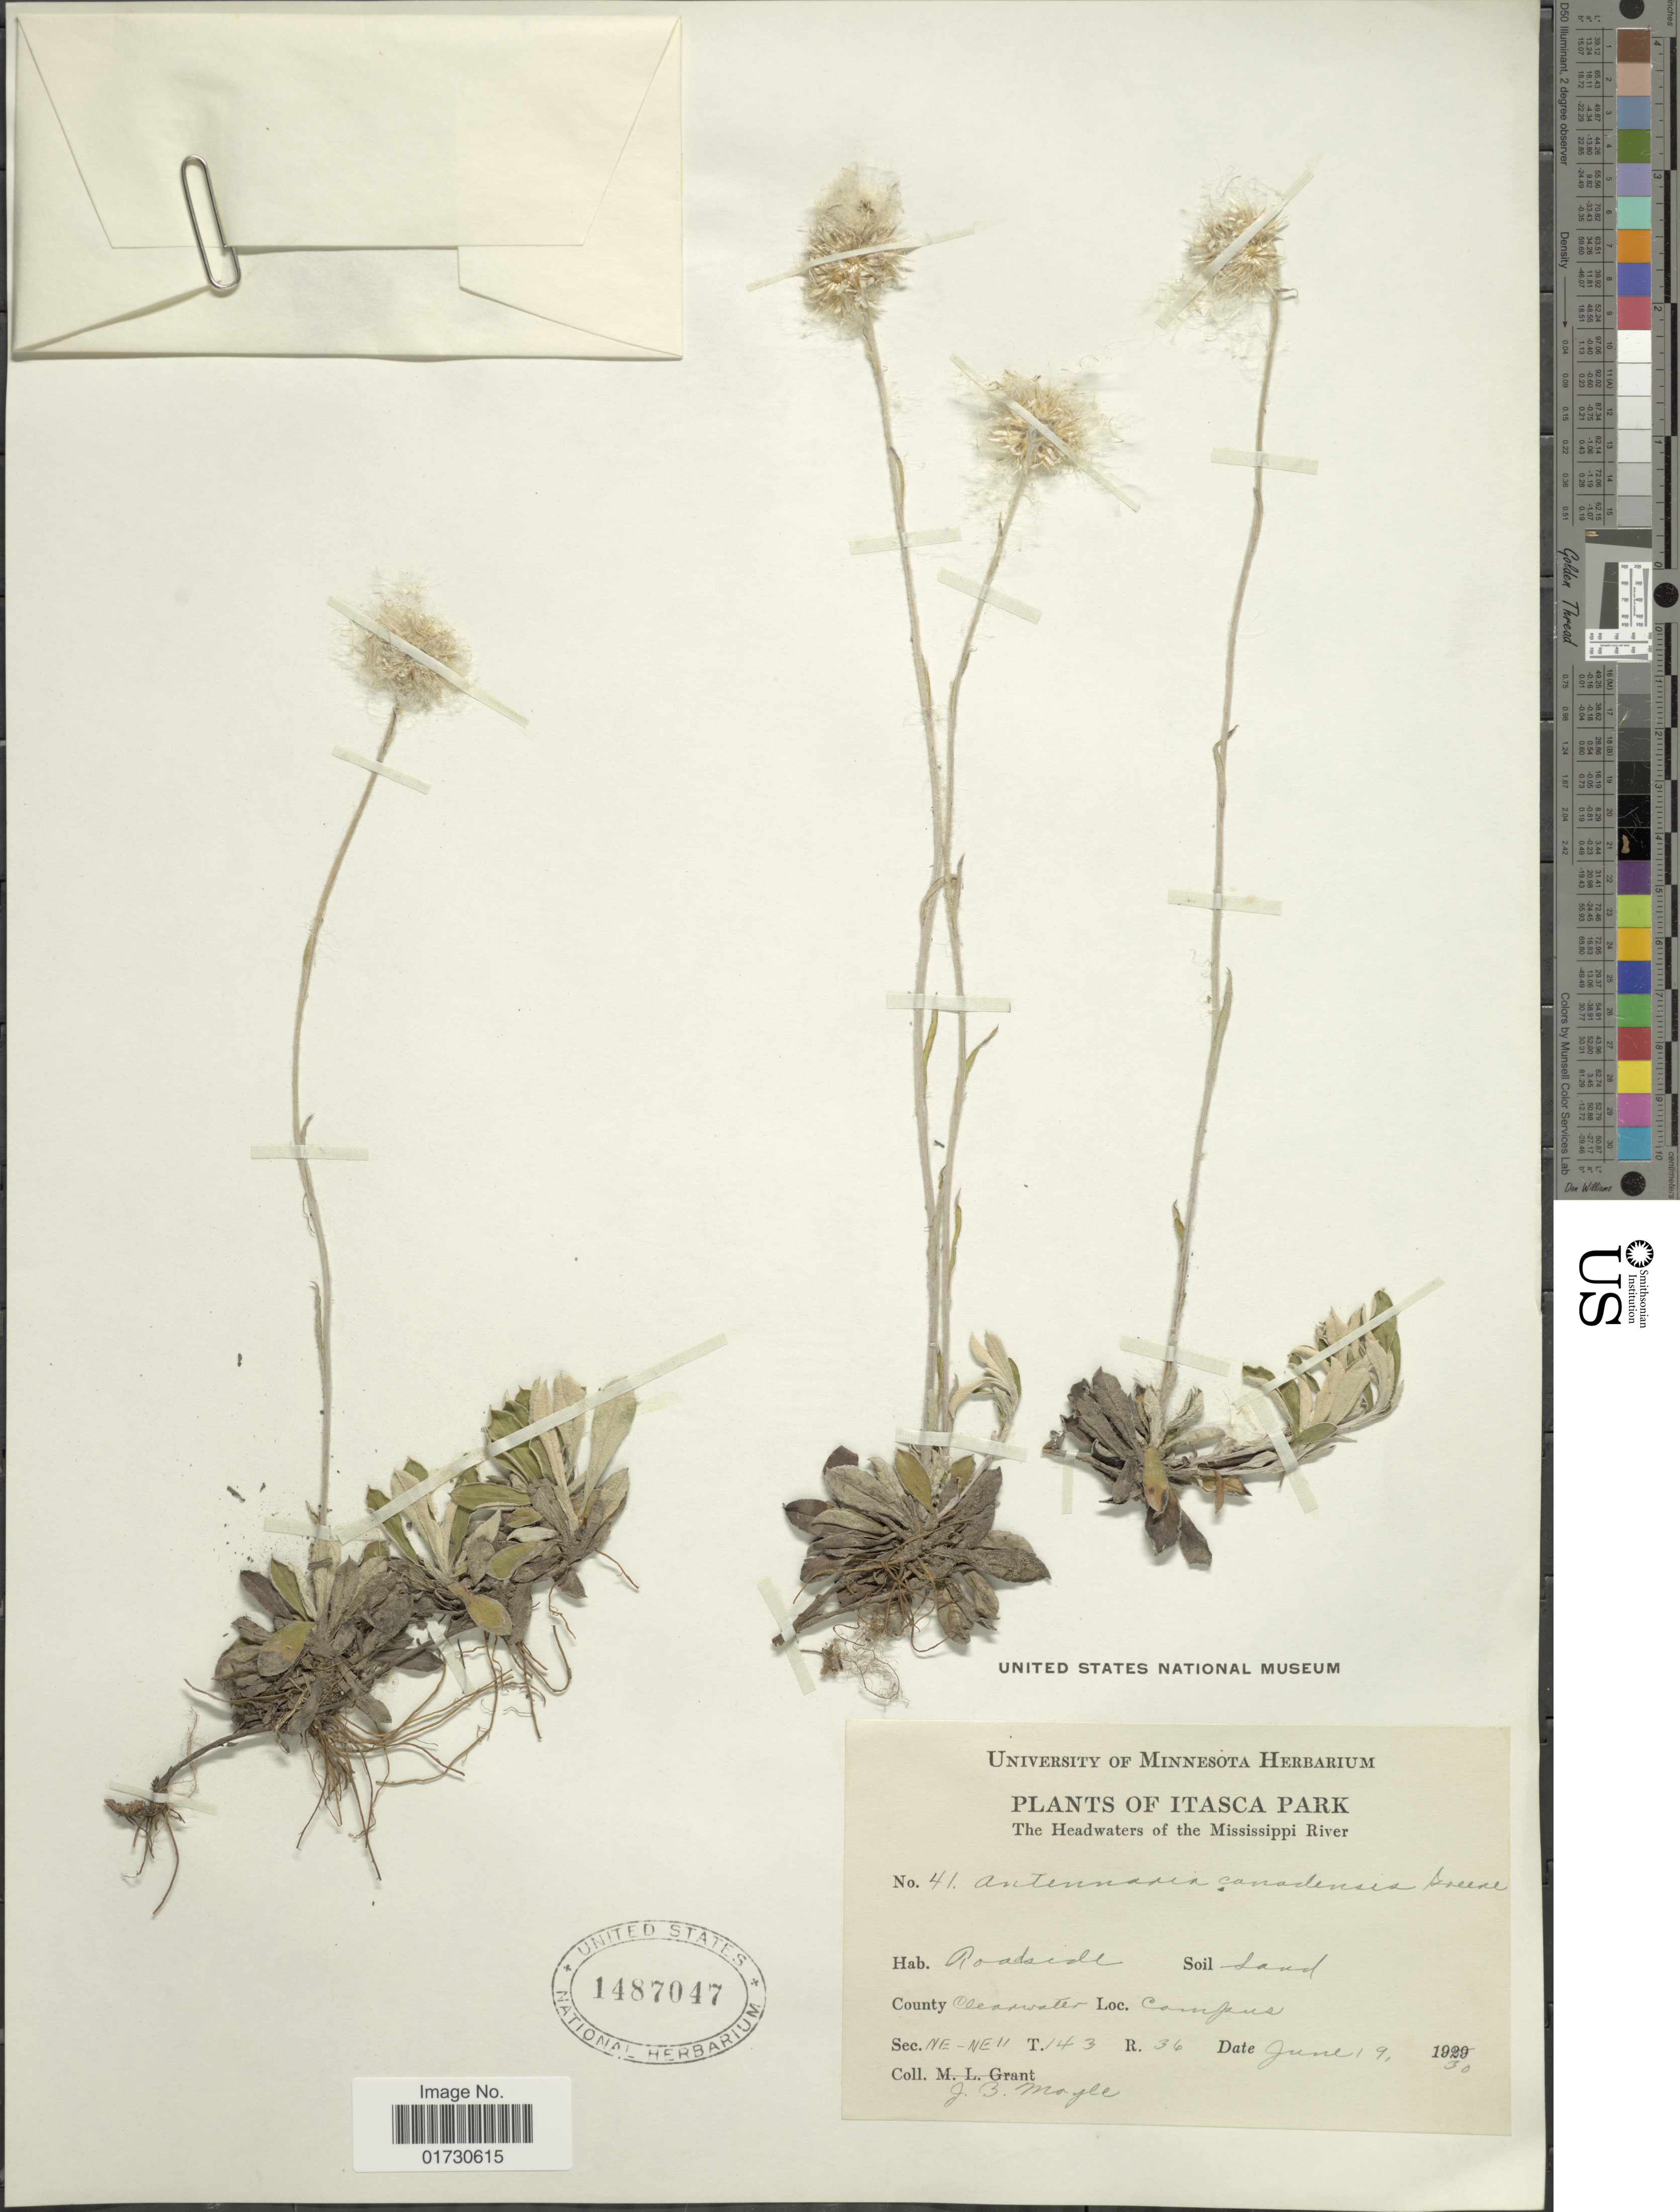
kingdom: Plantae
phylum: Tracheophyta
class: Magnoliopsida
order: Asterales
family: Asteraceae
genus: Antennaria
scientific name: Antennaria canadensis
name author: Greene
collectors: J. Moyle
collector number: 41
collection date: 1930-06-19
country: United States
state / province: Minnesota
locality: Itasca Park, The Headwaters of the Mississippi River, Roadside, County Clearwater, Campus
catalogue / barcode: US 1487047